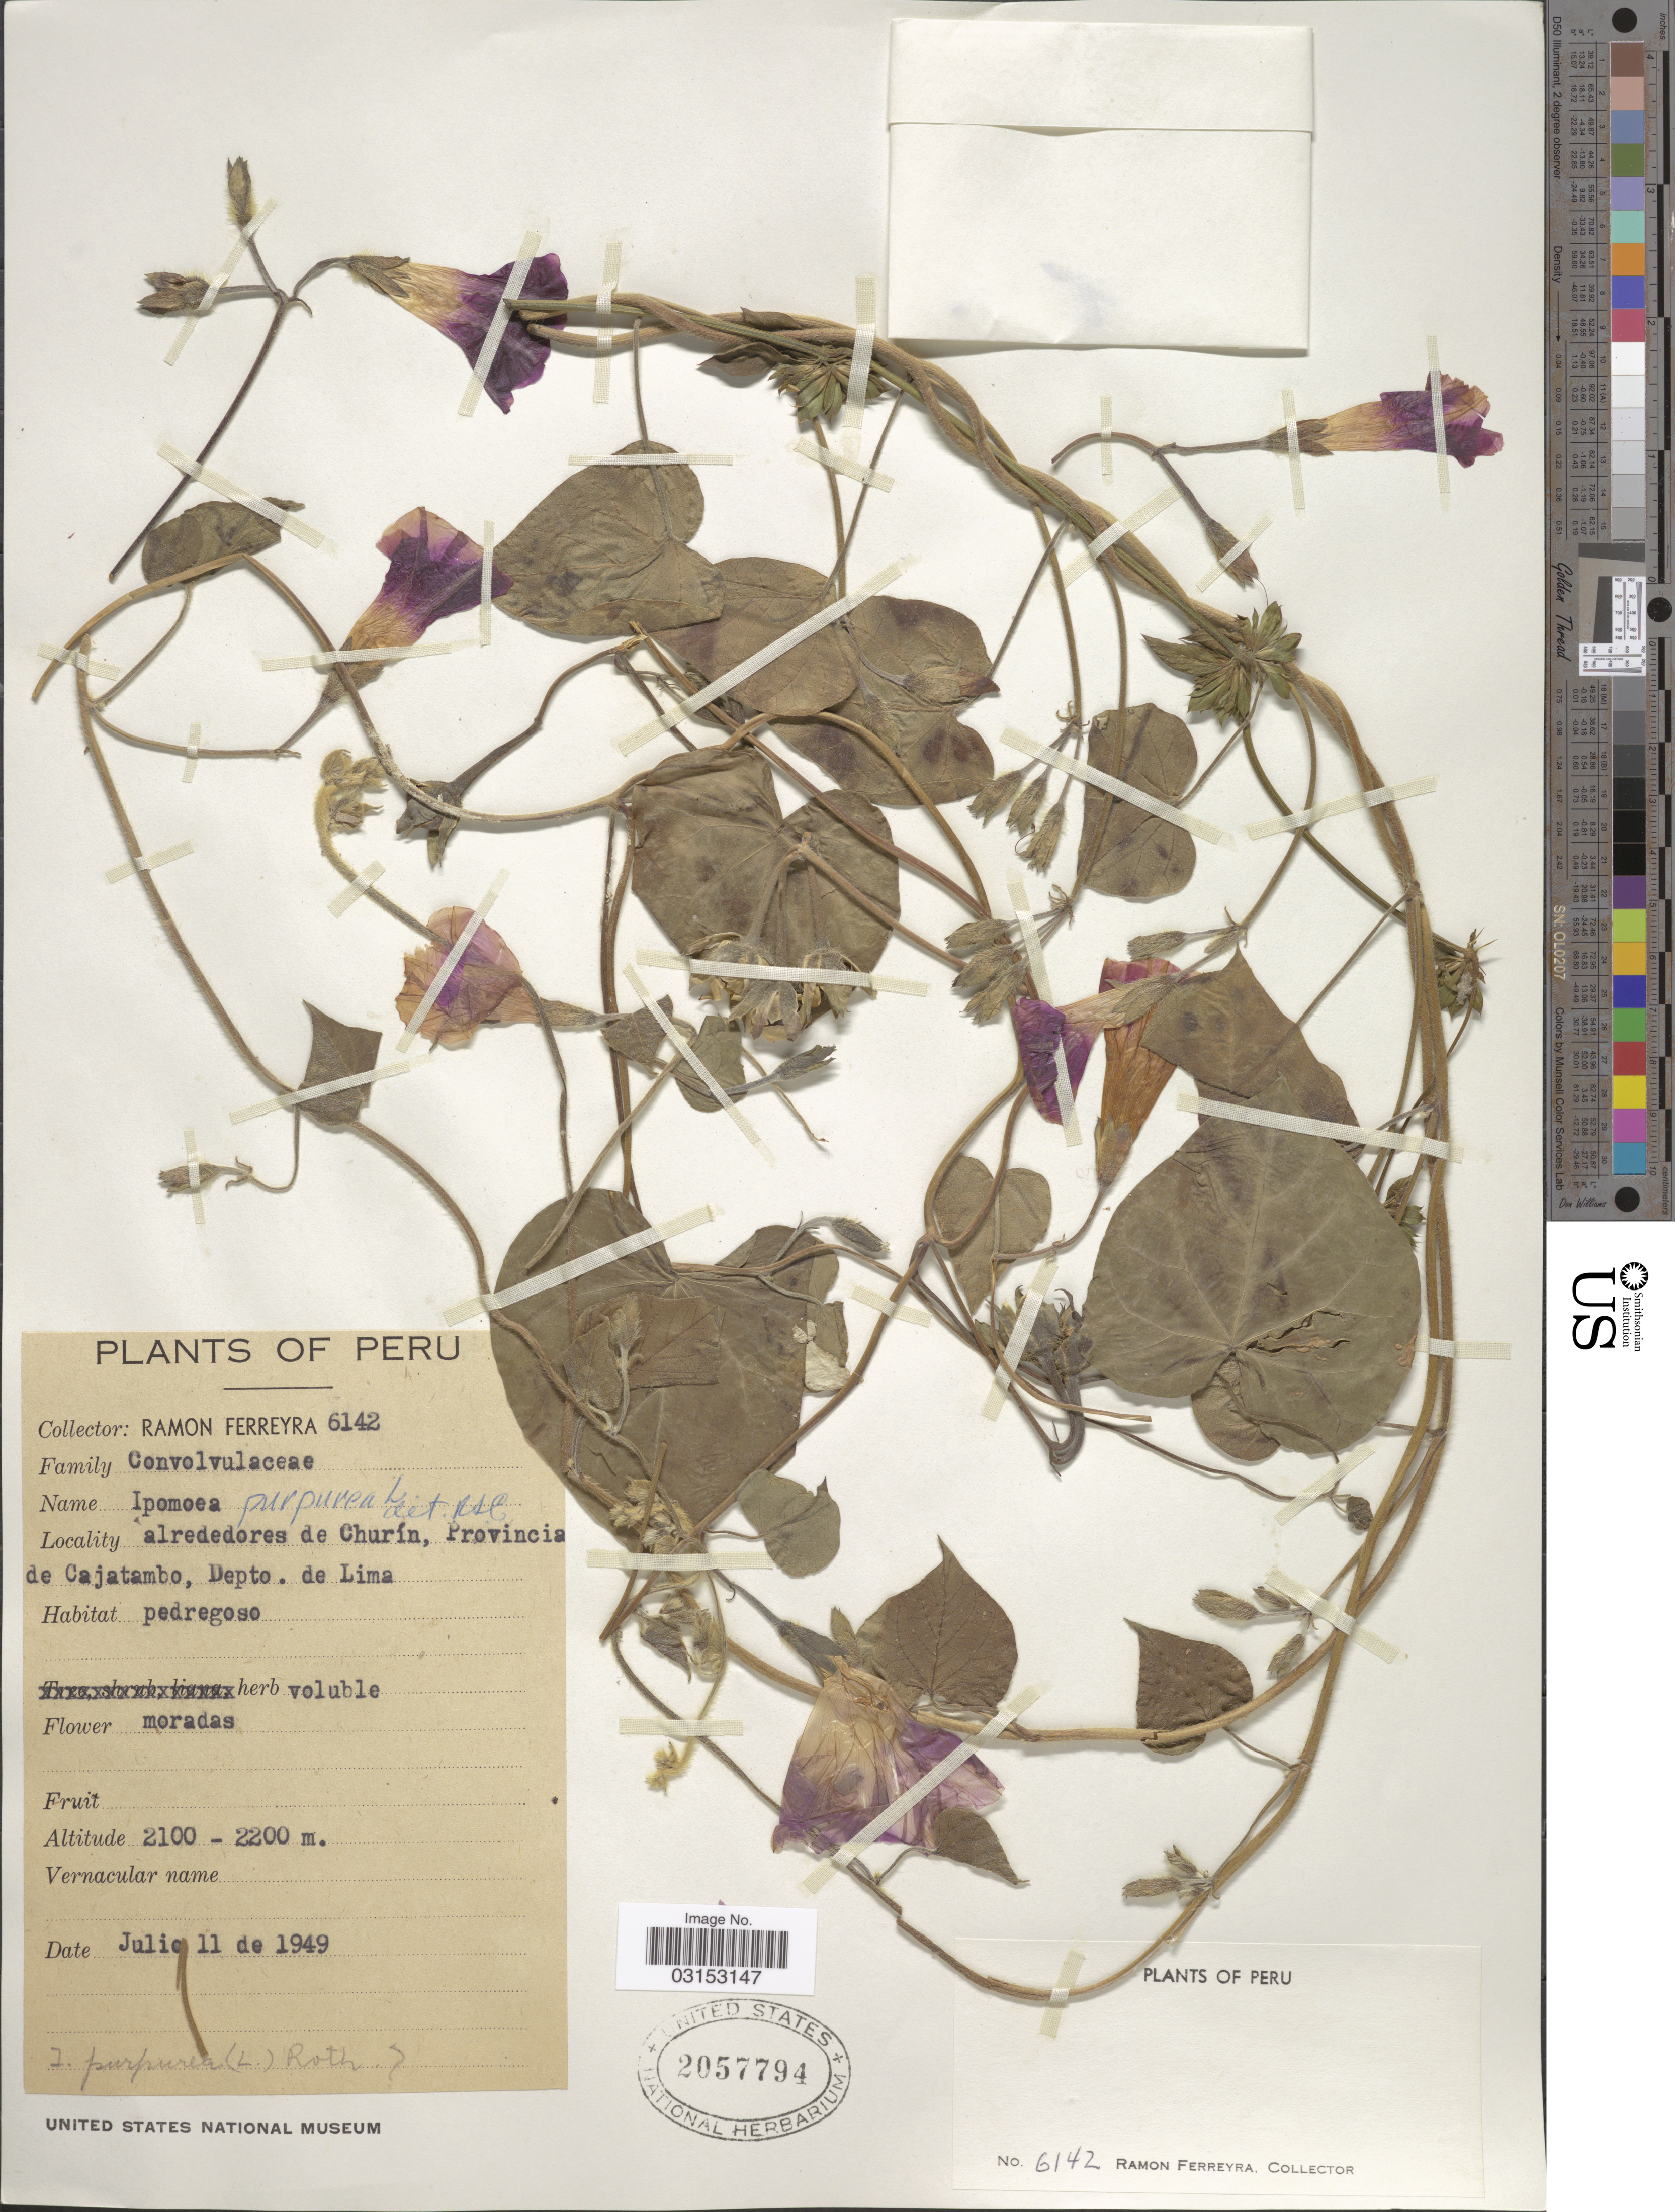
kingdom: Plantae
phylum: Tracheophyta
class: Magnoliopsida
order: Solanales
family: Convolvulaceae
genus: Ipomoea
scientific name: Ipomoea purpurea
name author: (L.) Roth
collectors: R. A. Ferreyra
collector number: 6142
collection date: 1949-07-11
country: Peru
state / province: Lima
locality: Alrededores de Churín, Provincia de Cajatambo, Depto. de Lima.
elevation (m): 2100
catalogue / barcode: US 2057794